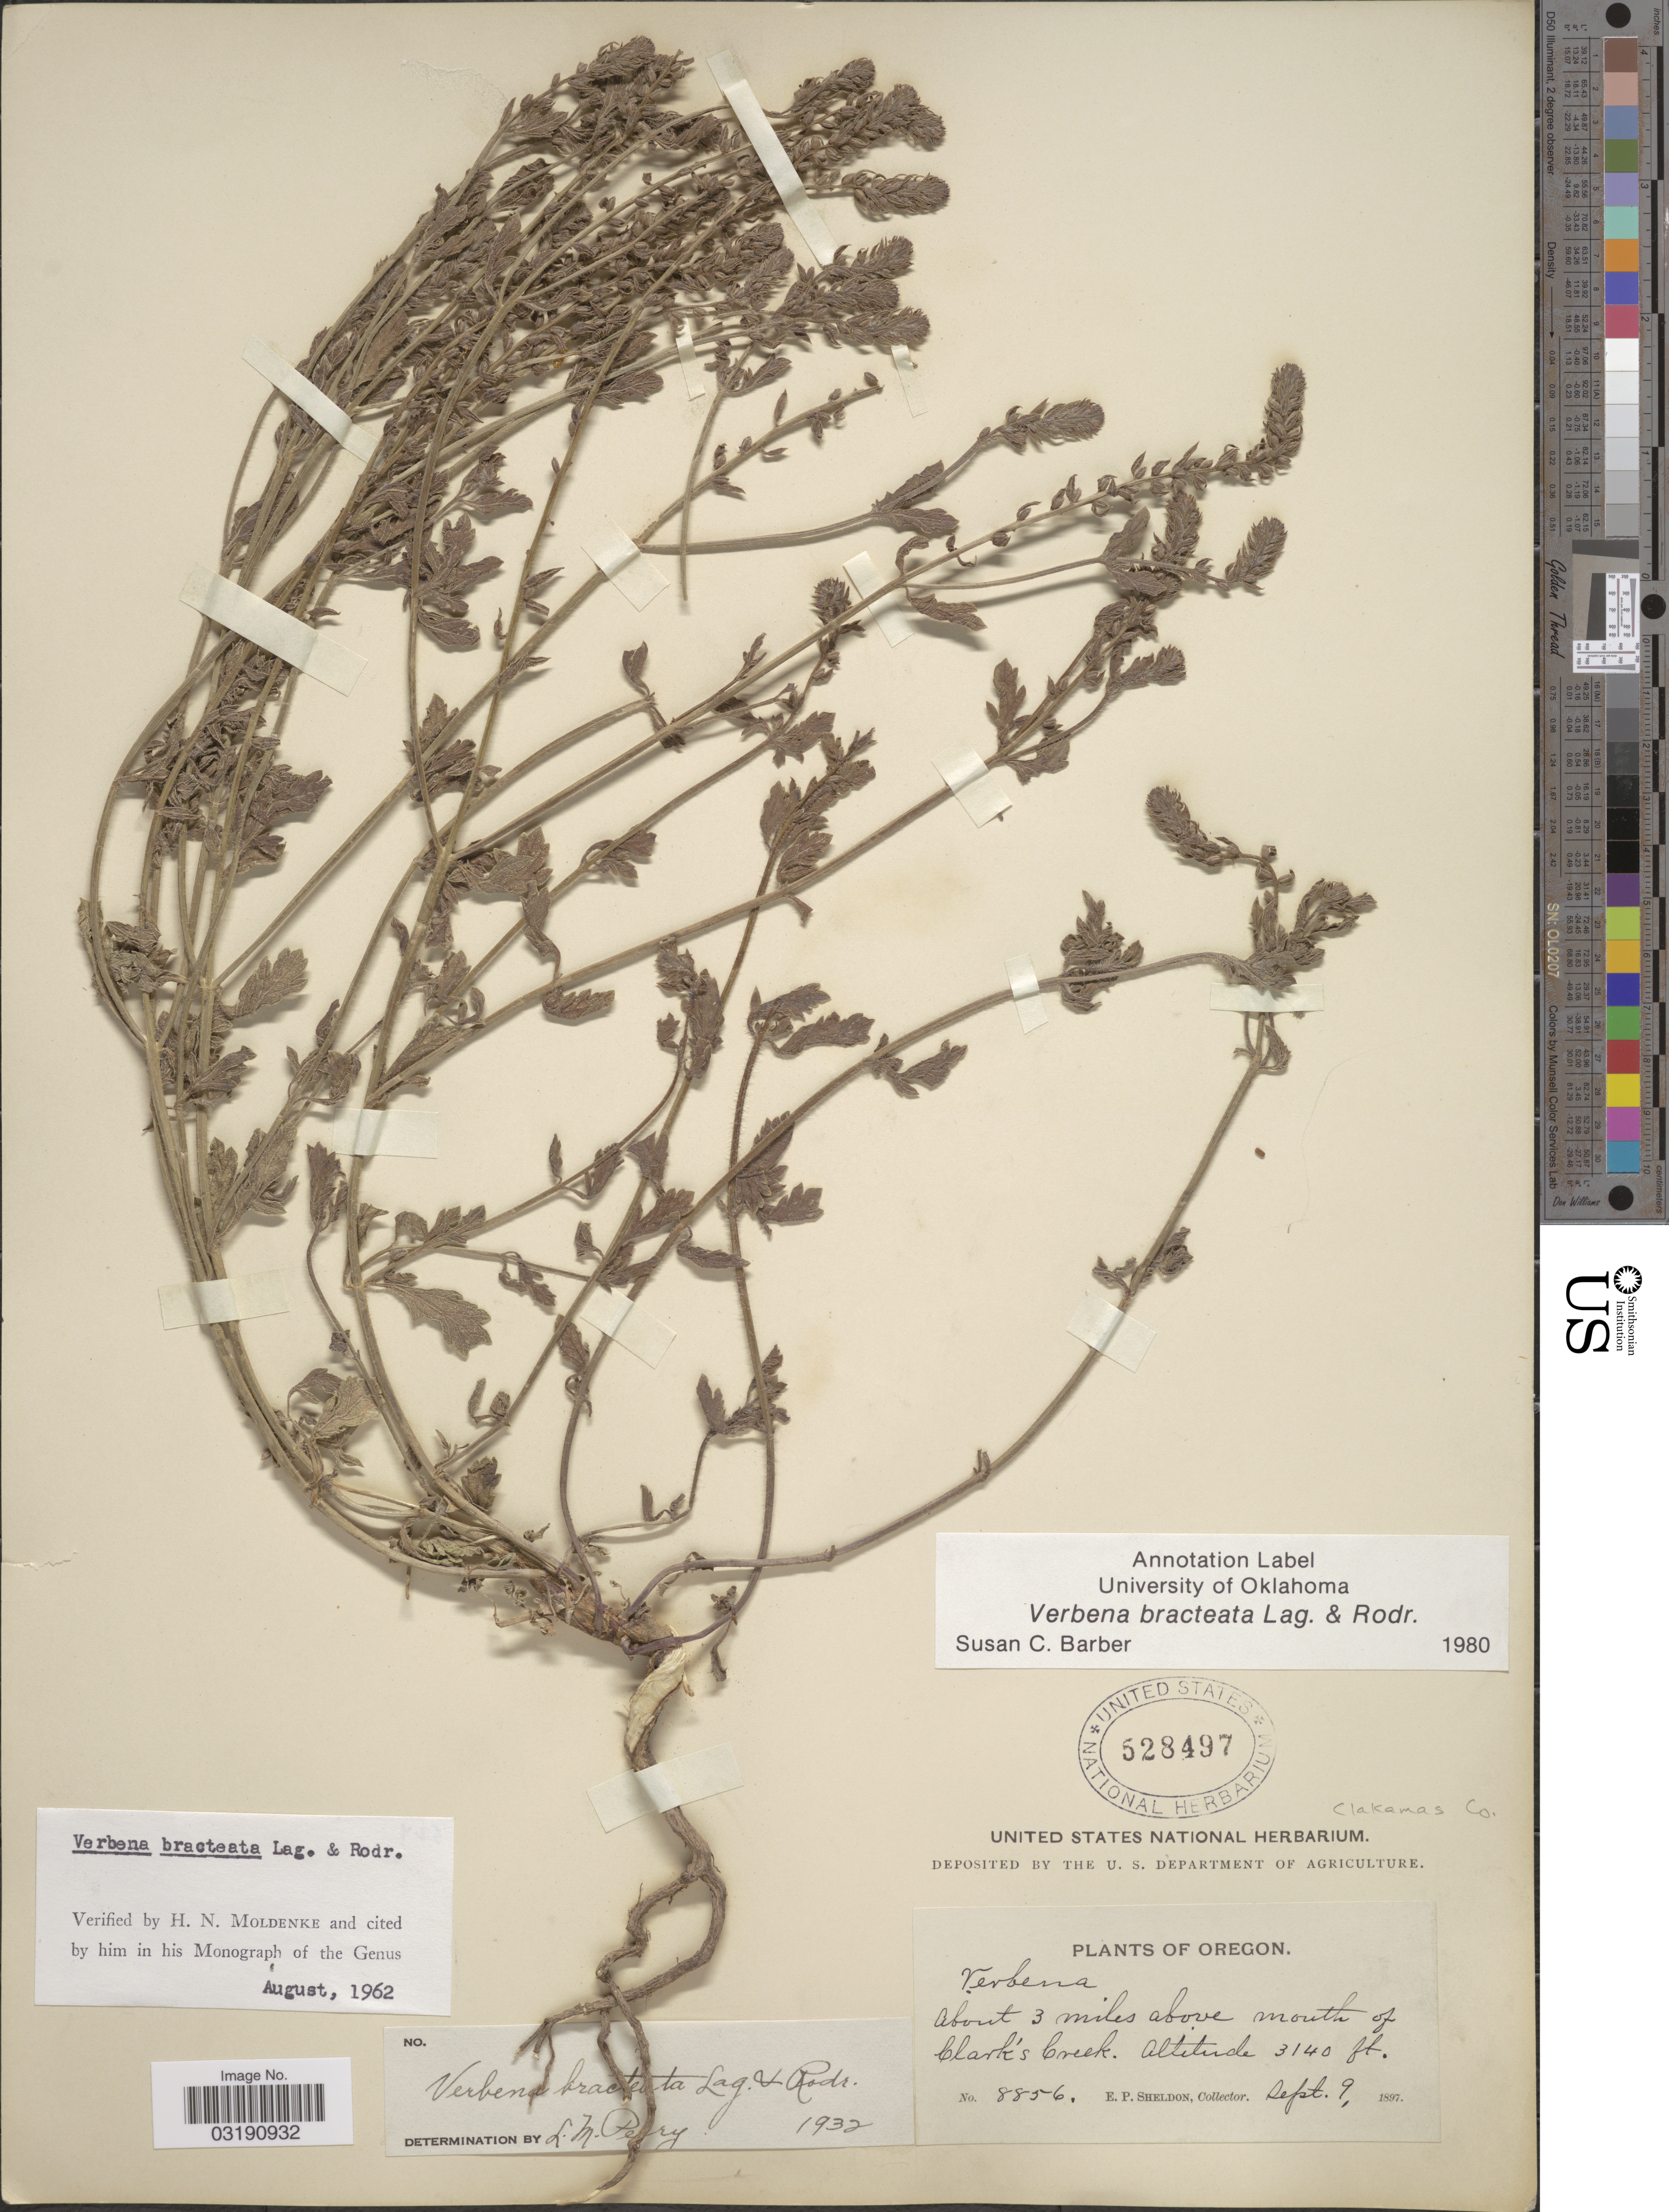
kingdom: Plantae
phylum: Tracheophyta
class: Magnoliopsida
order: Lamiales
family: Verbenaceae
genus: Verbena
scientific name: Verbena bracteata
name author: Cav. ex Lag. & Rodr.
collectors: E. P. Sheldon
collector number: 8856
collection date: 1897-09-09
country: United States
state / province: Oregon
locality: Clakamas Co. About 3 miles above mouth of Clark's Creek.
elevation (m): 957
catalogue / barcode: US 528497